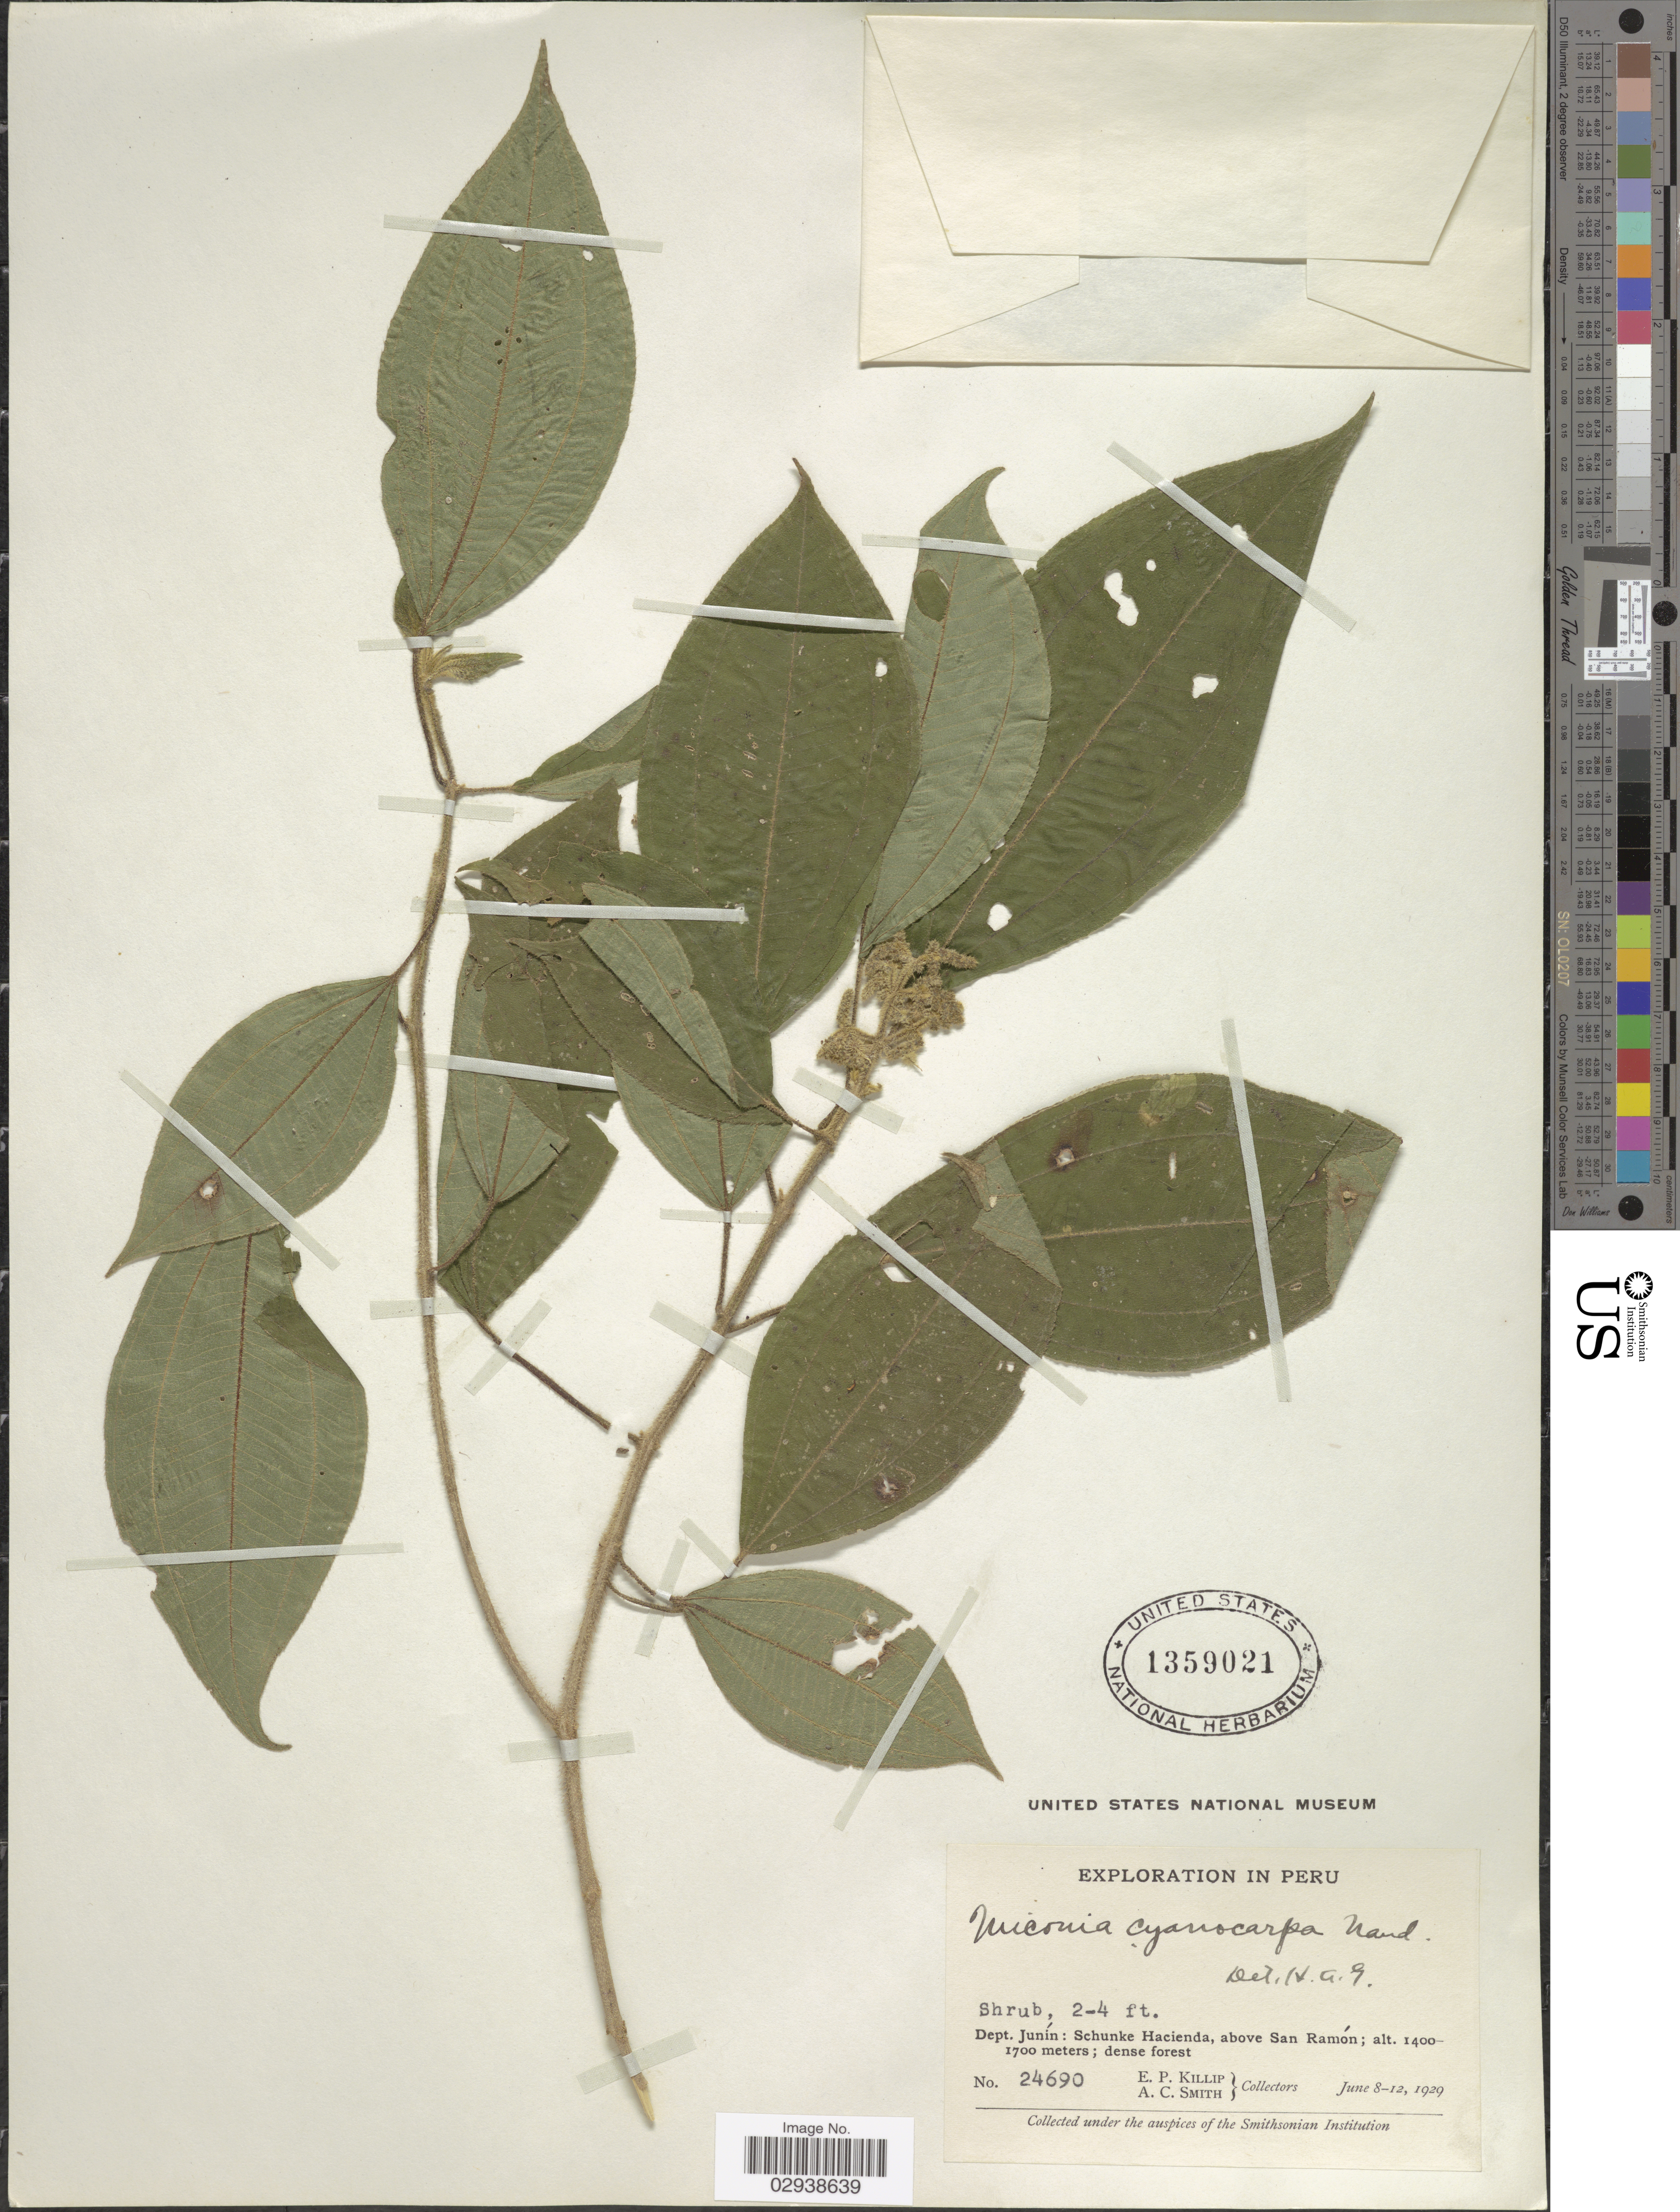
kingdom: Plantae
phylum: Tracheophyta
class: Magnoliopsida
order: Myrtales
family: Melastomataceae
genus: Miconia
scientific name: Miconia cyanocarpa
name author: Naudin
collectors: E. P. Killip & A. C. Smith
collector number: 24690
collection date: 1929-06-08/1929-06-12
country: Peru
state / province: Junín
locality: Dept. Junín: Schunke Hacienda, above San Ramón.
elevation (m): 1400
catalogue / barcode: US 1359021